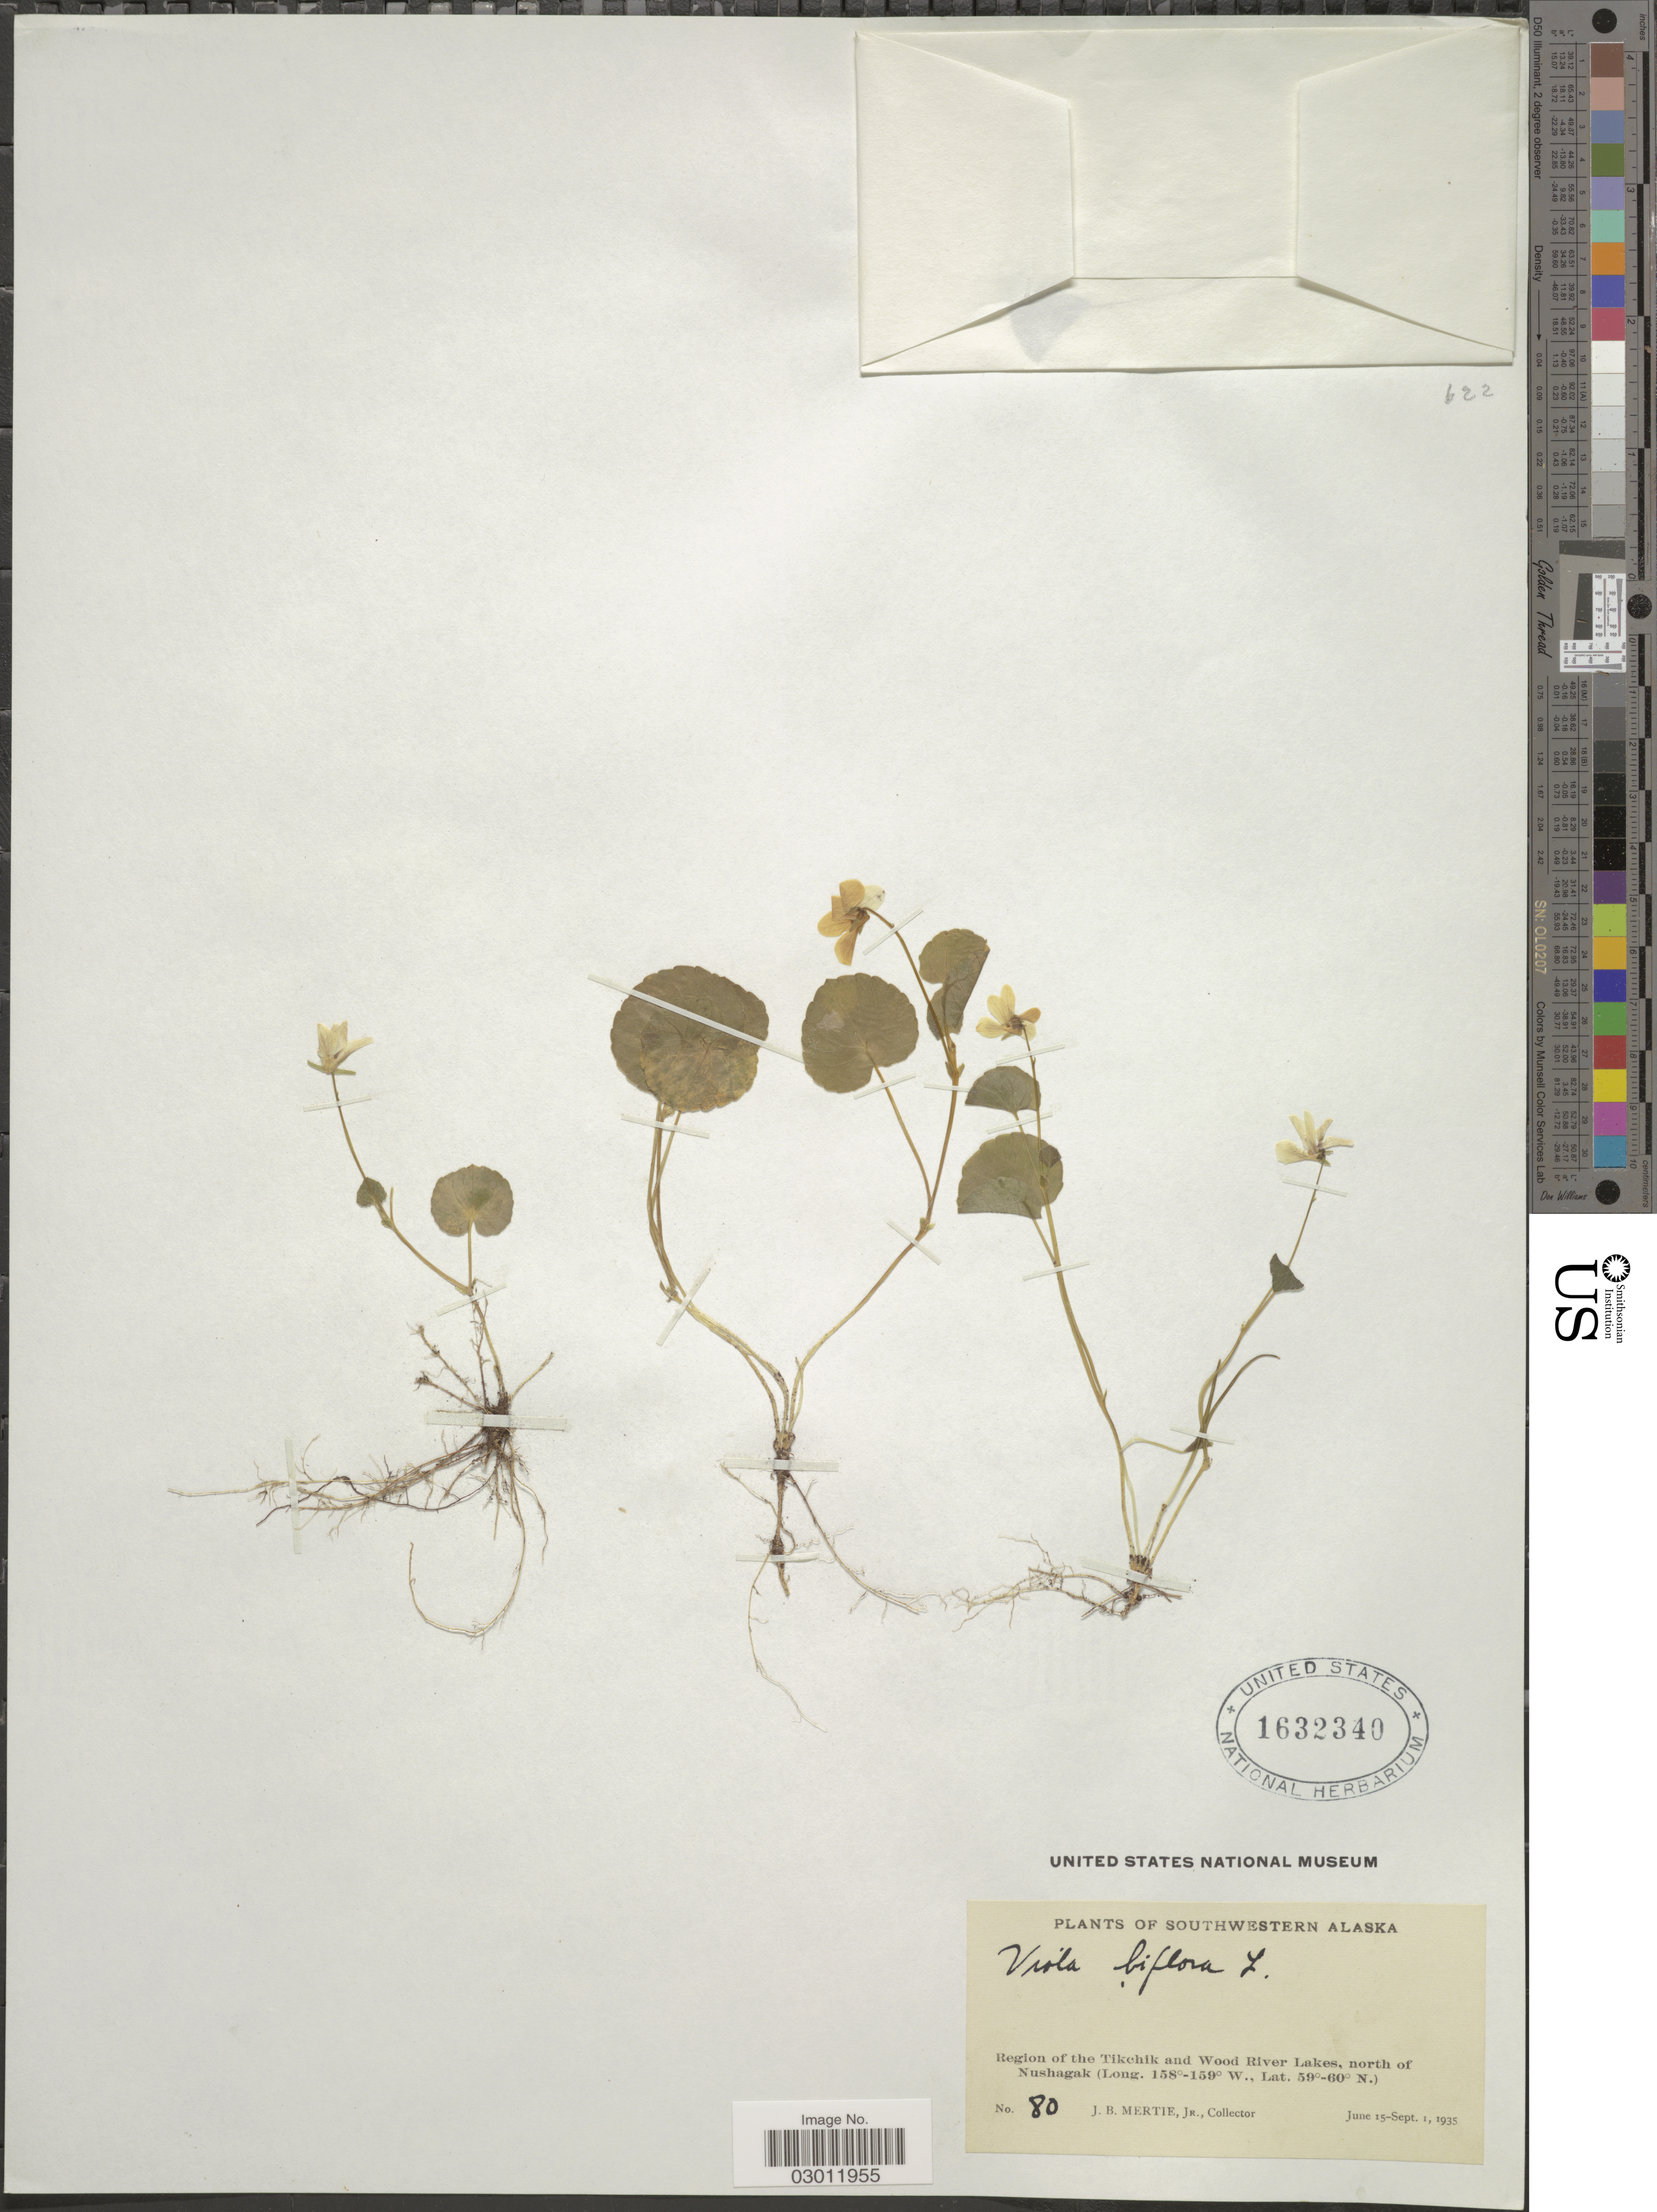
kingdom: Plantae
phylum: Tracheophyta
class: Magnoliopsida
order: Malpighiales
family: Violaceae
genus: Viola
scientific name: Viola biflora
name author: L.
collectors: J. Mertie Jr.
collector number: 80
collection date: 1935-06-15/1935-09-01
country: United States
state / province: Alaska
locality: Southwestern Alaska. Region of the Tikchik and Wood River Lakes, north of Nushagak.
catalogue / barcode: US 1632340